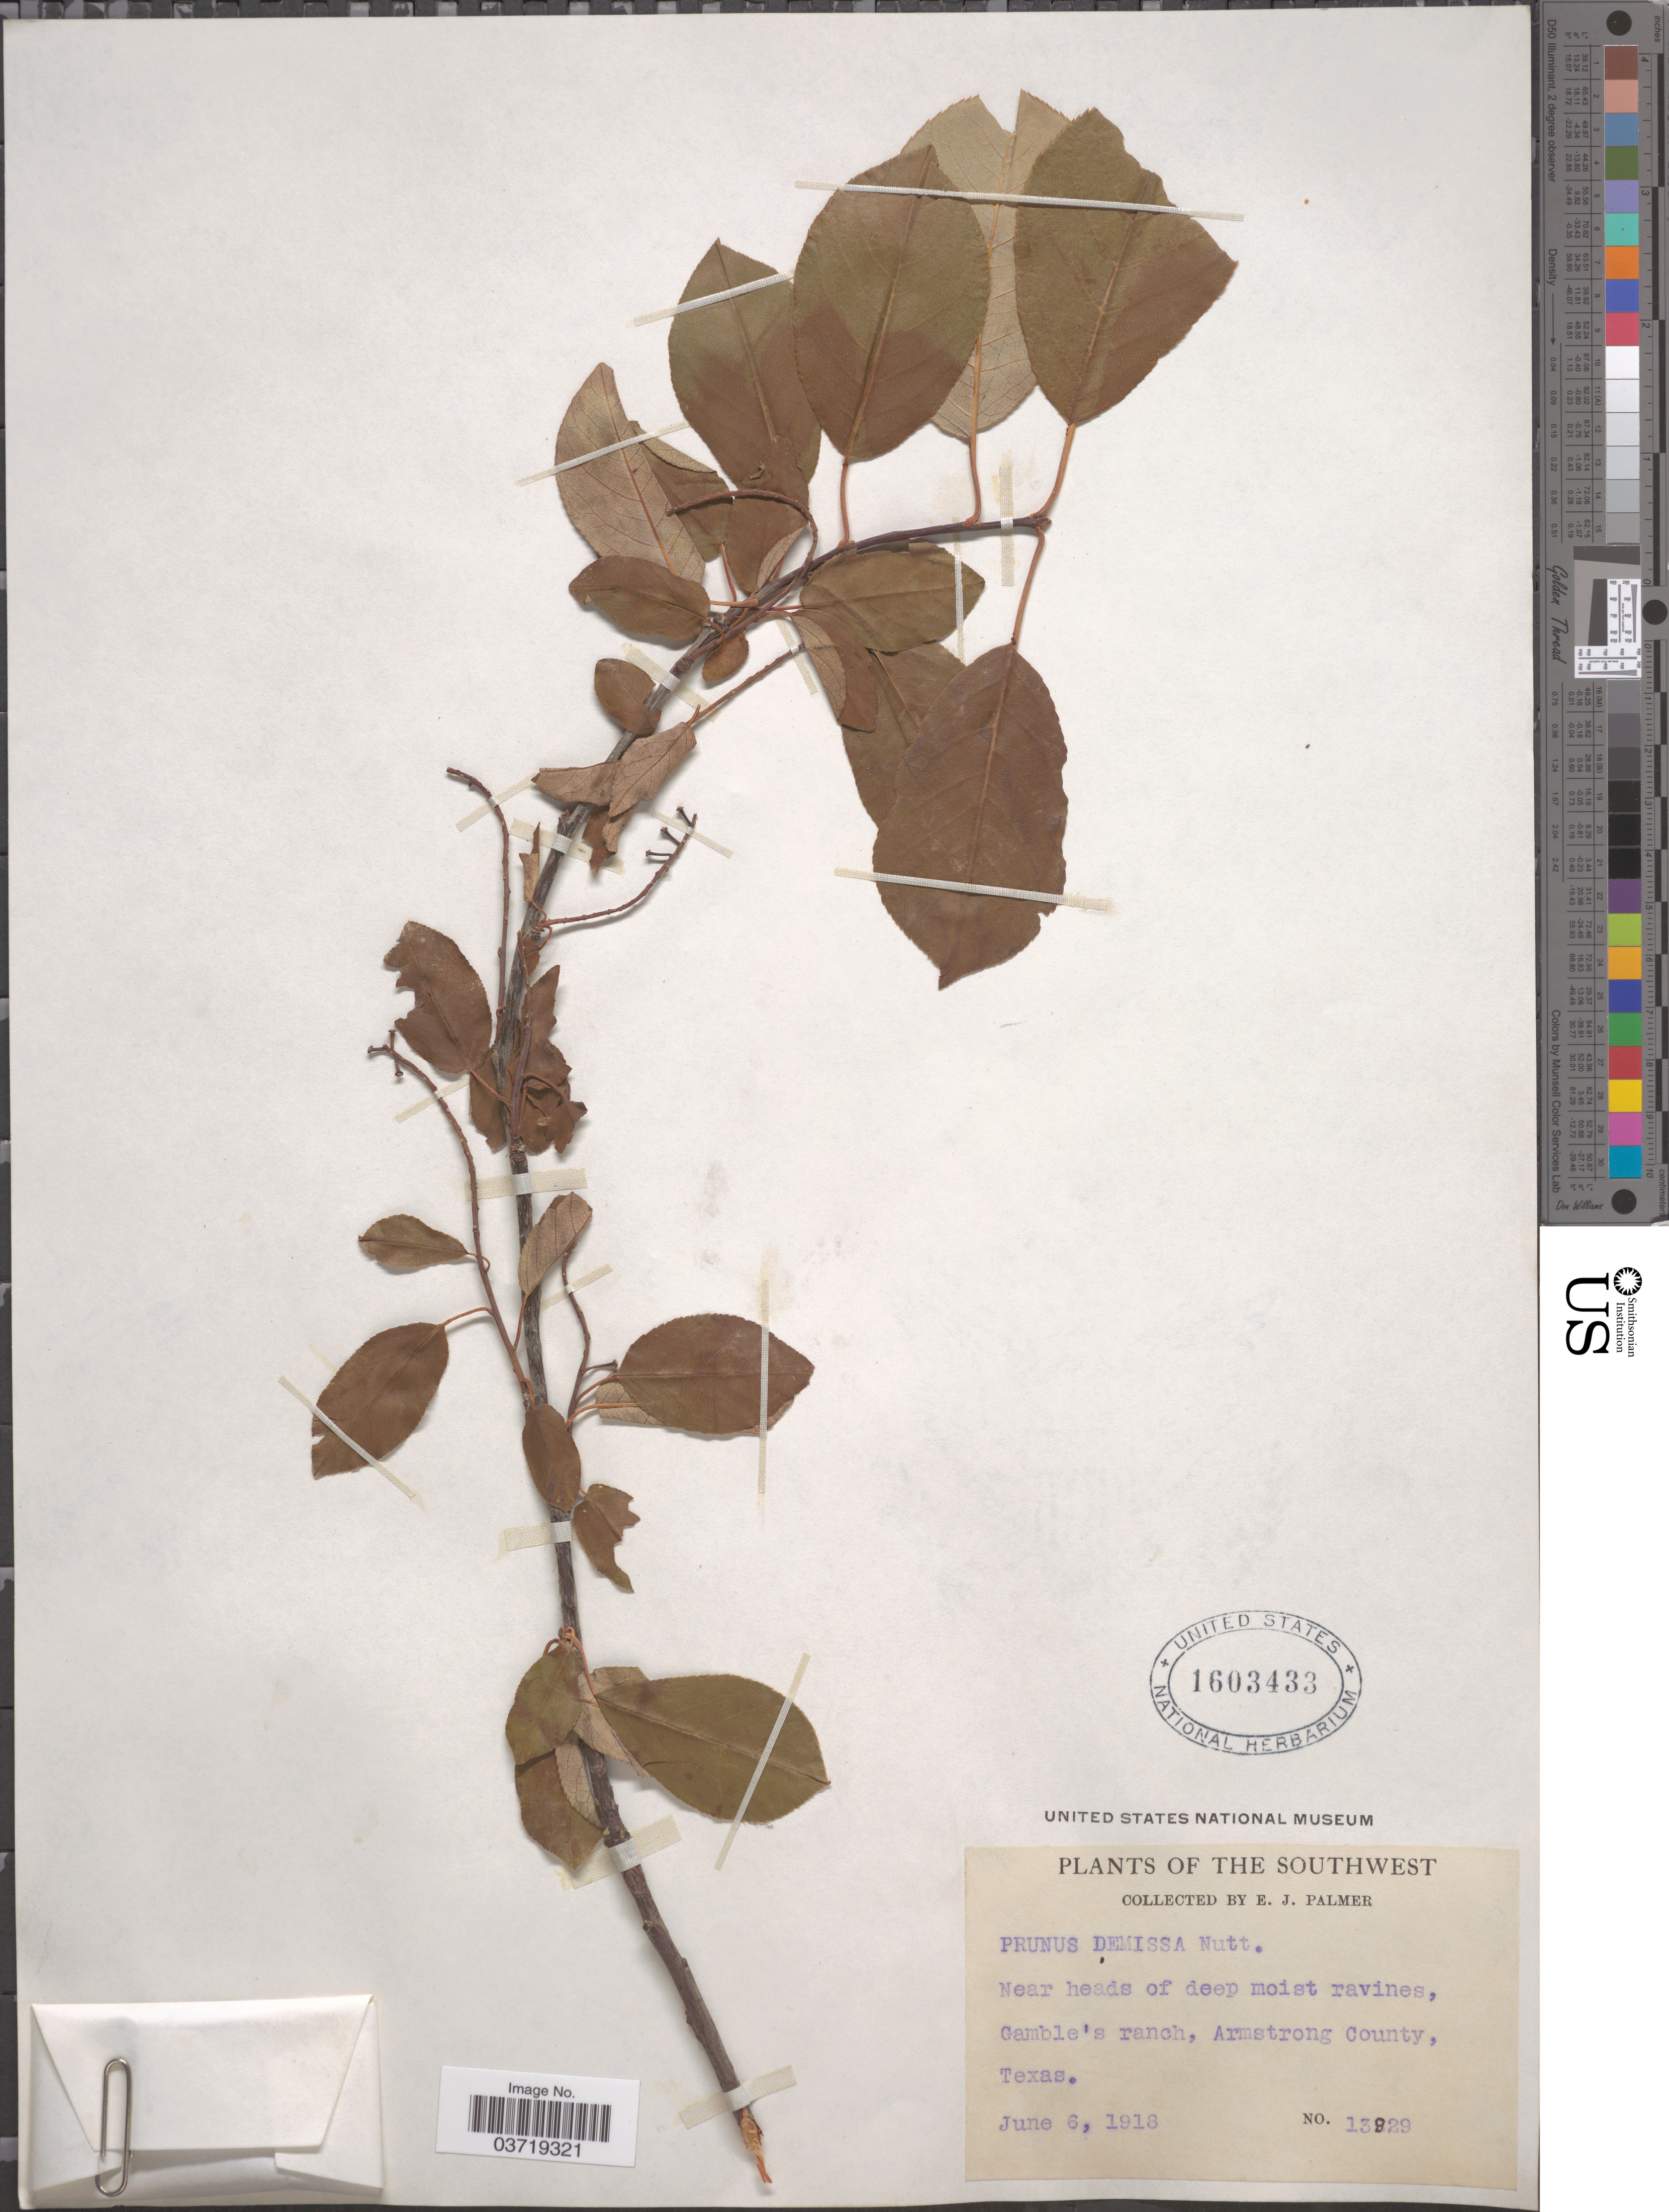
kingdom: Plantae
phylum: Tracheophyta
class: Magnoliopsida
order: Rosales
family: Rosaceae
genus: Prunus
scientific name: Prunus virginiana var. demissa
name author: (Nutt.) Torr.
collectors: E. J. Palmer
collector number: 13929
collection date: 1918-06-06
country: United States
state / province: Texas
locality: The Southwest. Near heads of deep moist ravines, Gamble's ranch, Armstrong County.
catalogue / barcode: US 1603433